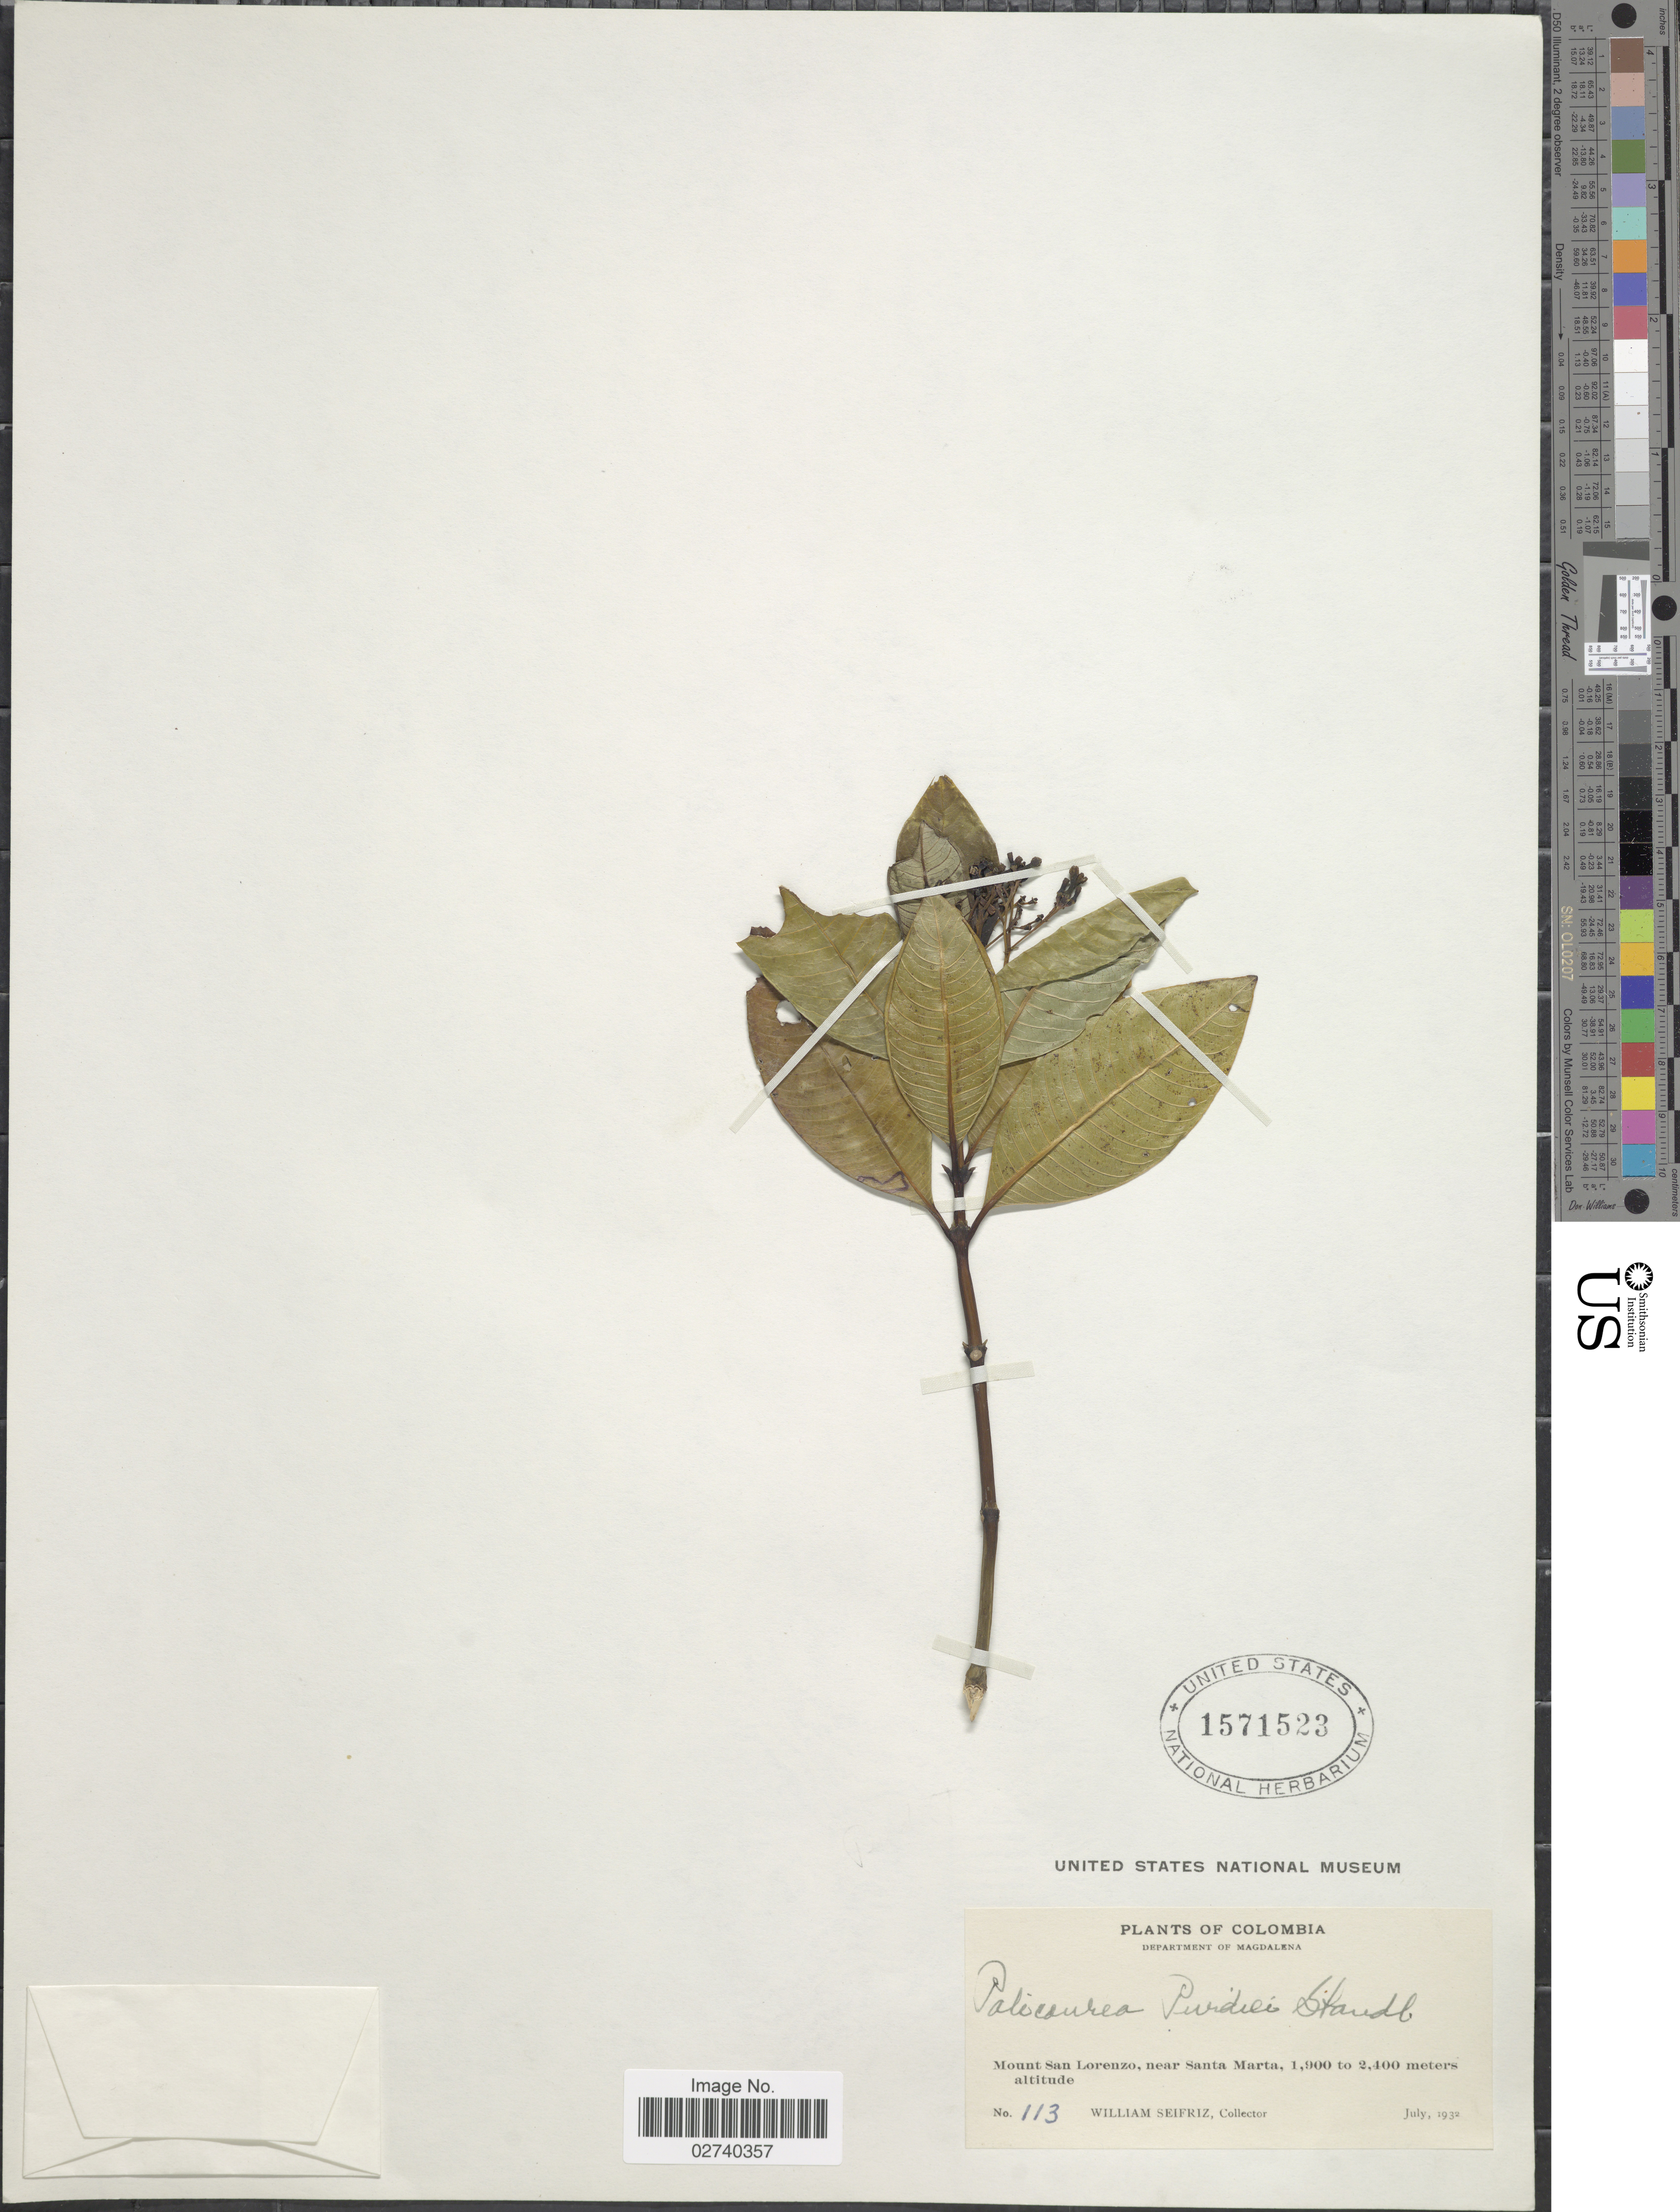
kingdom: Plantae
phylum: Tracheophyta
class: Magnoliopsida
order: Gentianales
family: Rubiaceae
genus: Palicourea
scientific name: Palicourea purdiei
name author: Standl.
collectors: W. Seifriz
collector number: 113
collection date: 1932-07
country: Colombia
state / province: Magdalena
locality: Department of Magdalena. Mount San Lorenzo, near Santa Marta.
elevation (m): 1900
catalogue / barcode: US 1571523